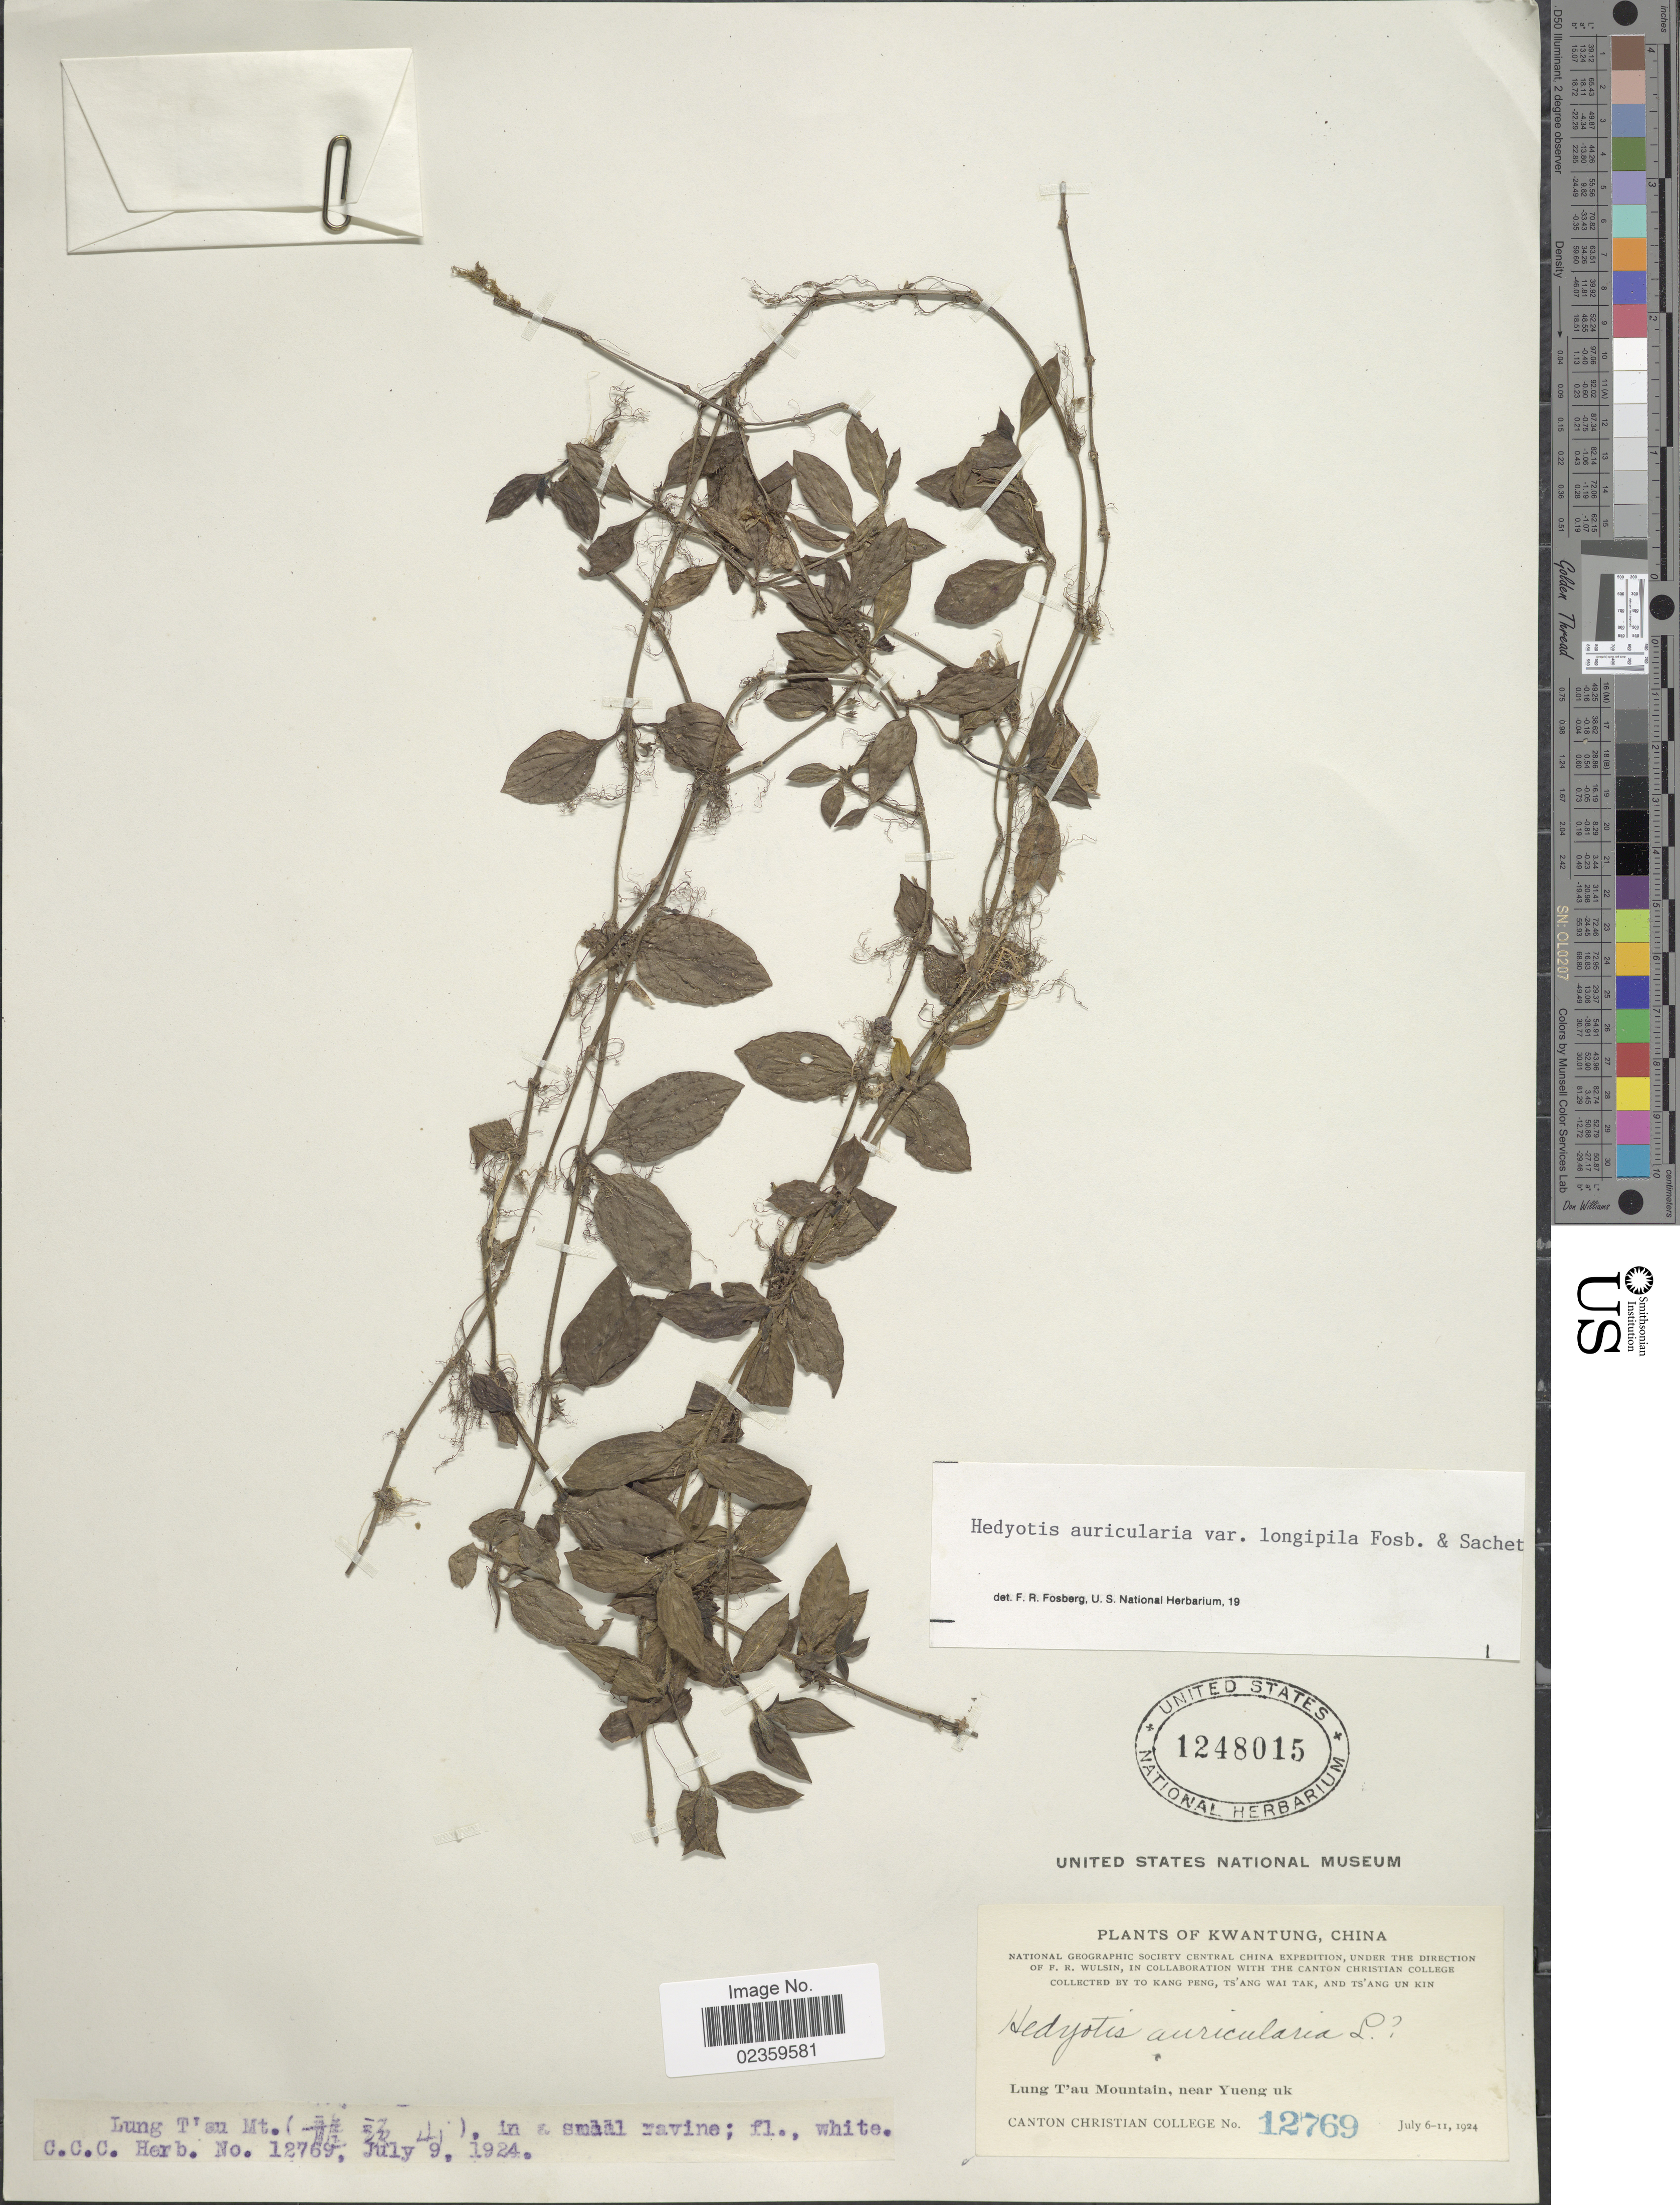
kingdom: Plantae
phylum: Tracheophyta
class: Magnoliopsida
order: Gentianales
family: Rubiaceae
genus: Exallage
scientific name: Exallage auricularia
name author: (L.) Bremek.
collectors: Canton Christian College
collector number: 12769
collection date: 1924-07-06/1924-07-11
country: China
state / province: Guangdong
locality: Kwangtung, China. Lung T'au Mountain, near Yueng uk. Lung T'au Mt.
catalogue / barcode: US 1248015